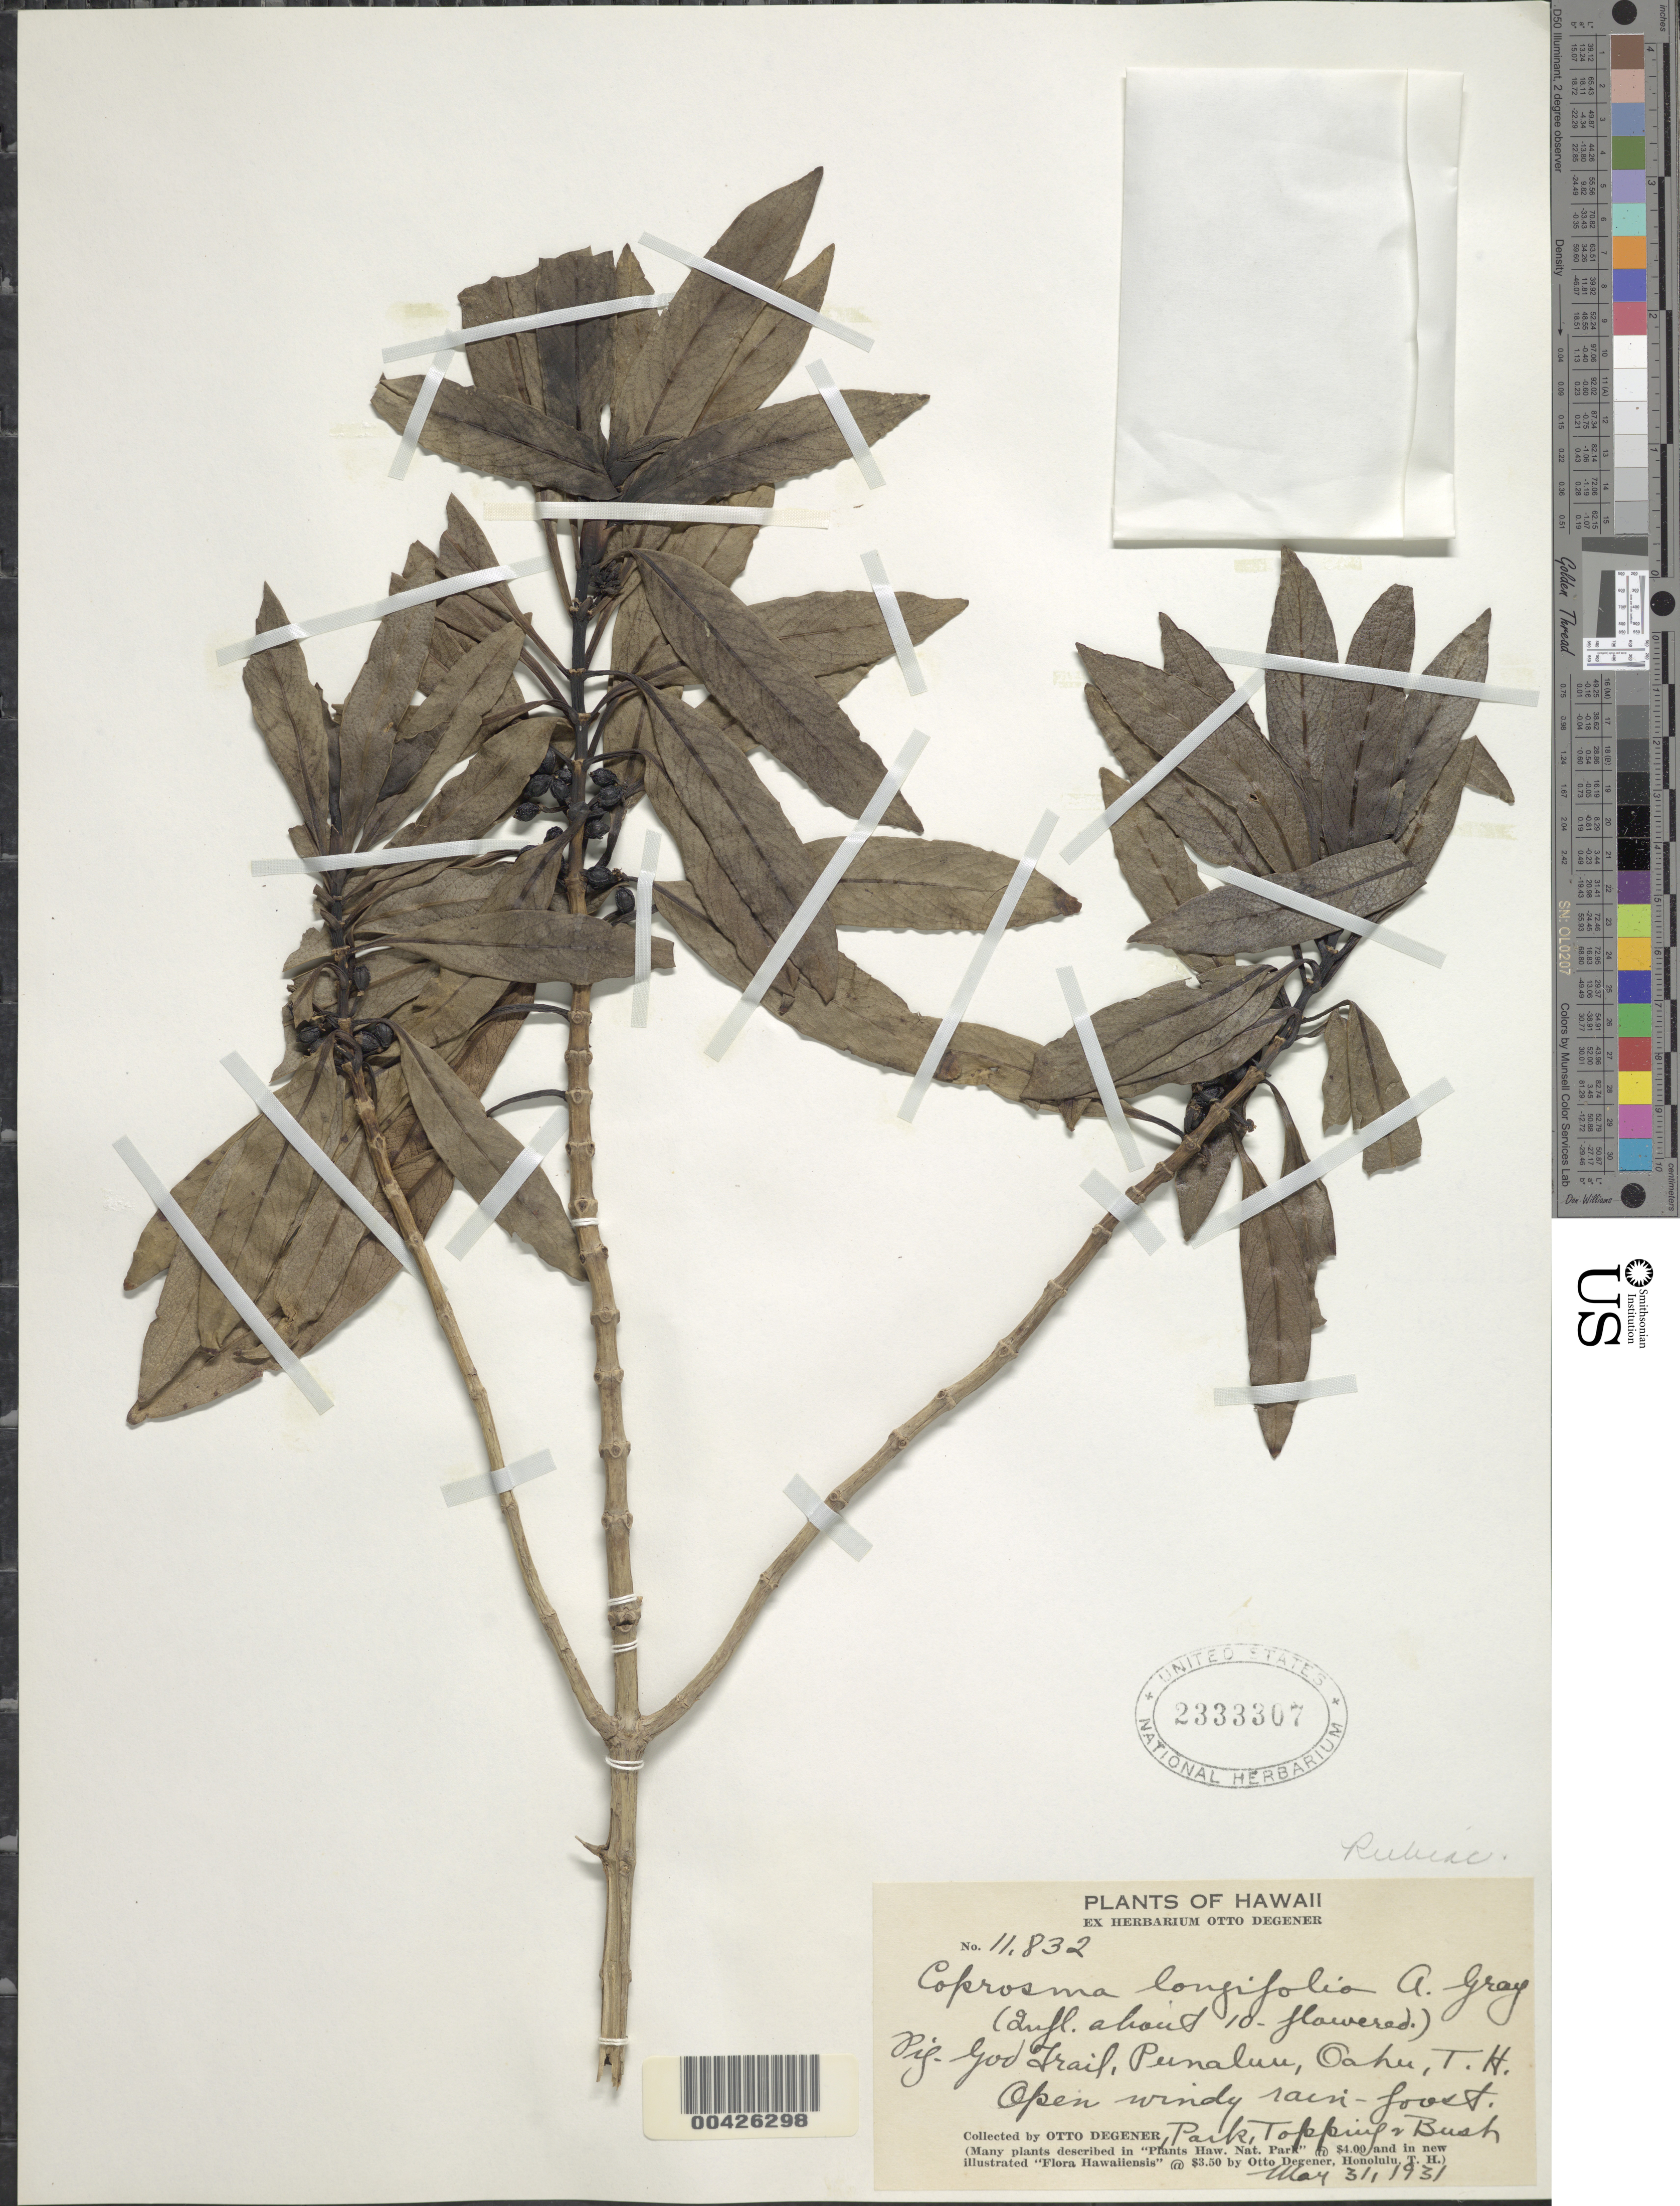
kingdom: Plantae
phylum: Tracheophyta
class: Magnoliopsida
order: Gentianales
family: Rubiaceae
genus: Coprosma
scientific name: Coprosma longifolia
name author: A. Gray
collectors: O. Degener, Park, D. L. Topping & B. F. Bush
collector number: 11832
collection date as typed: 31 May 1931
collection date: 1931-05-31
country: United States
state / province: Hawaii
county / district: Honolulu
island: Oahu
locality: Pig-God Trail, Punaluu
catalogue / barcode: US 2333307